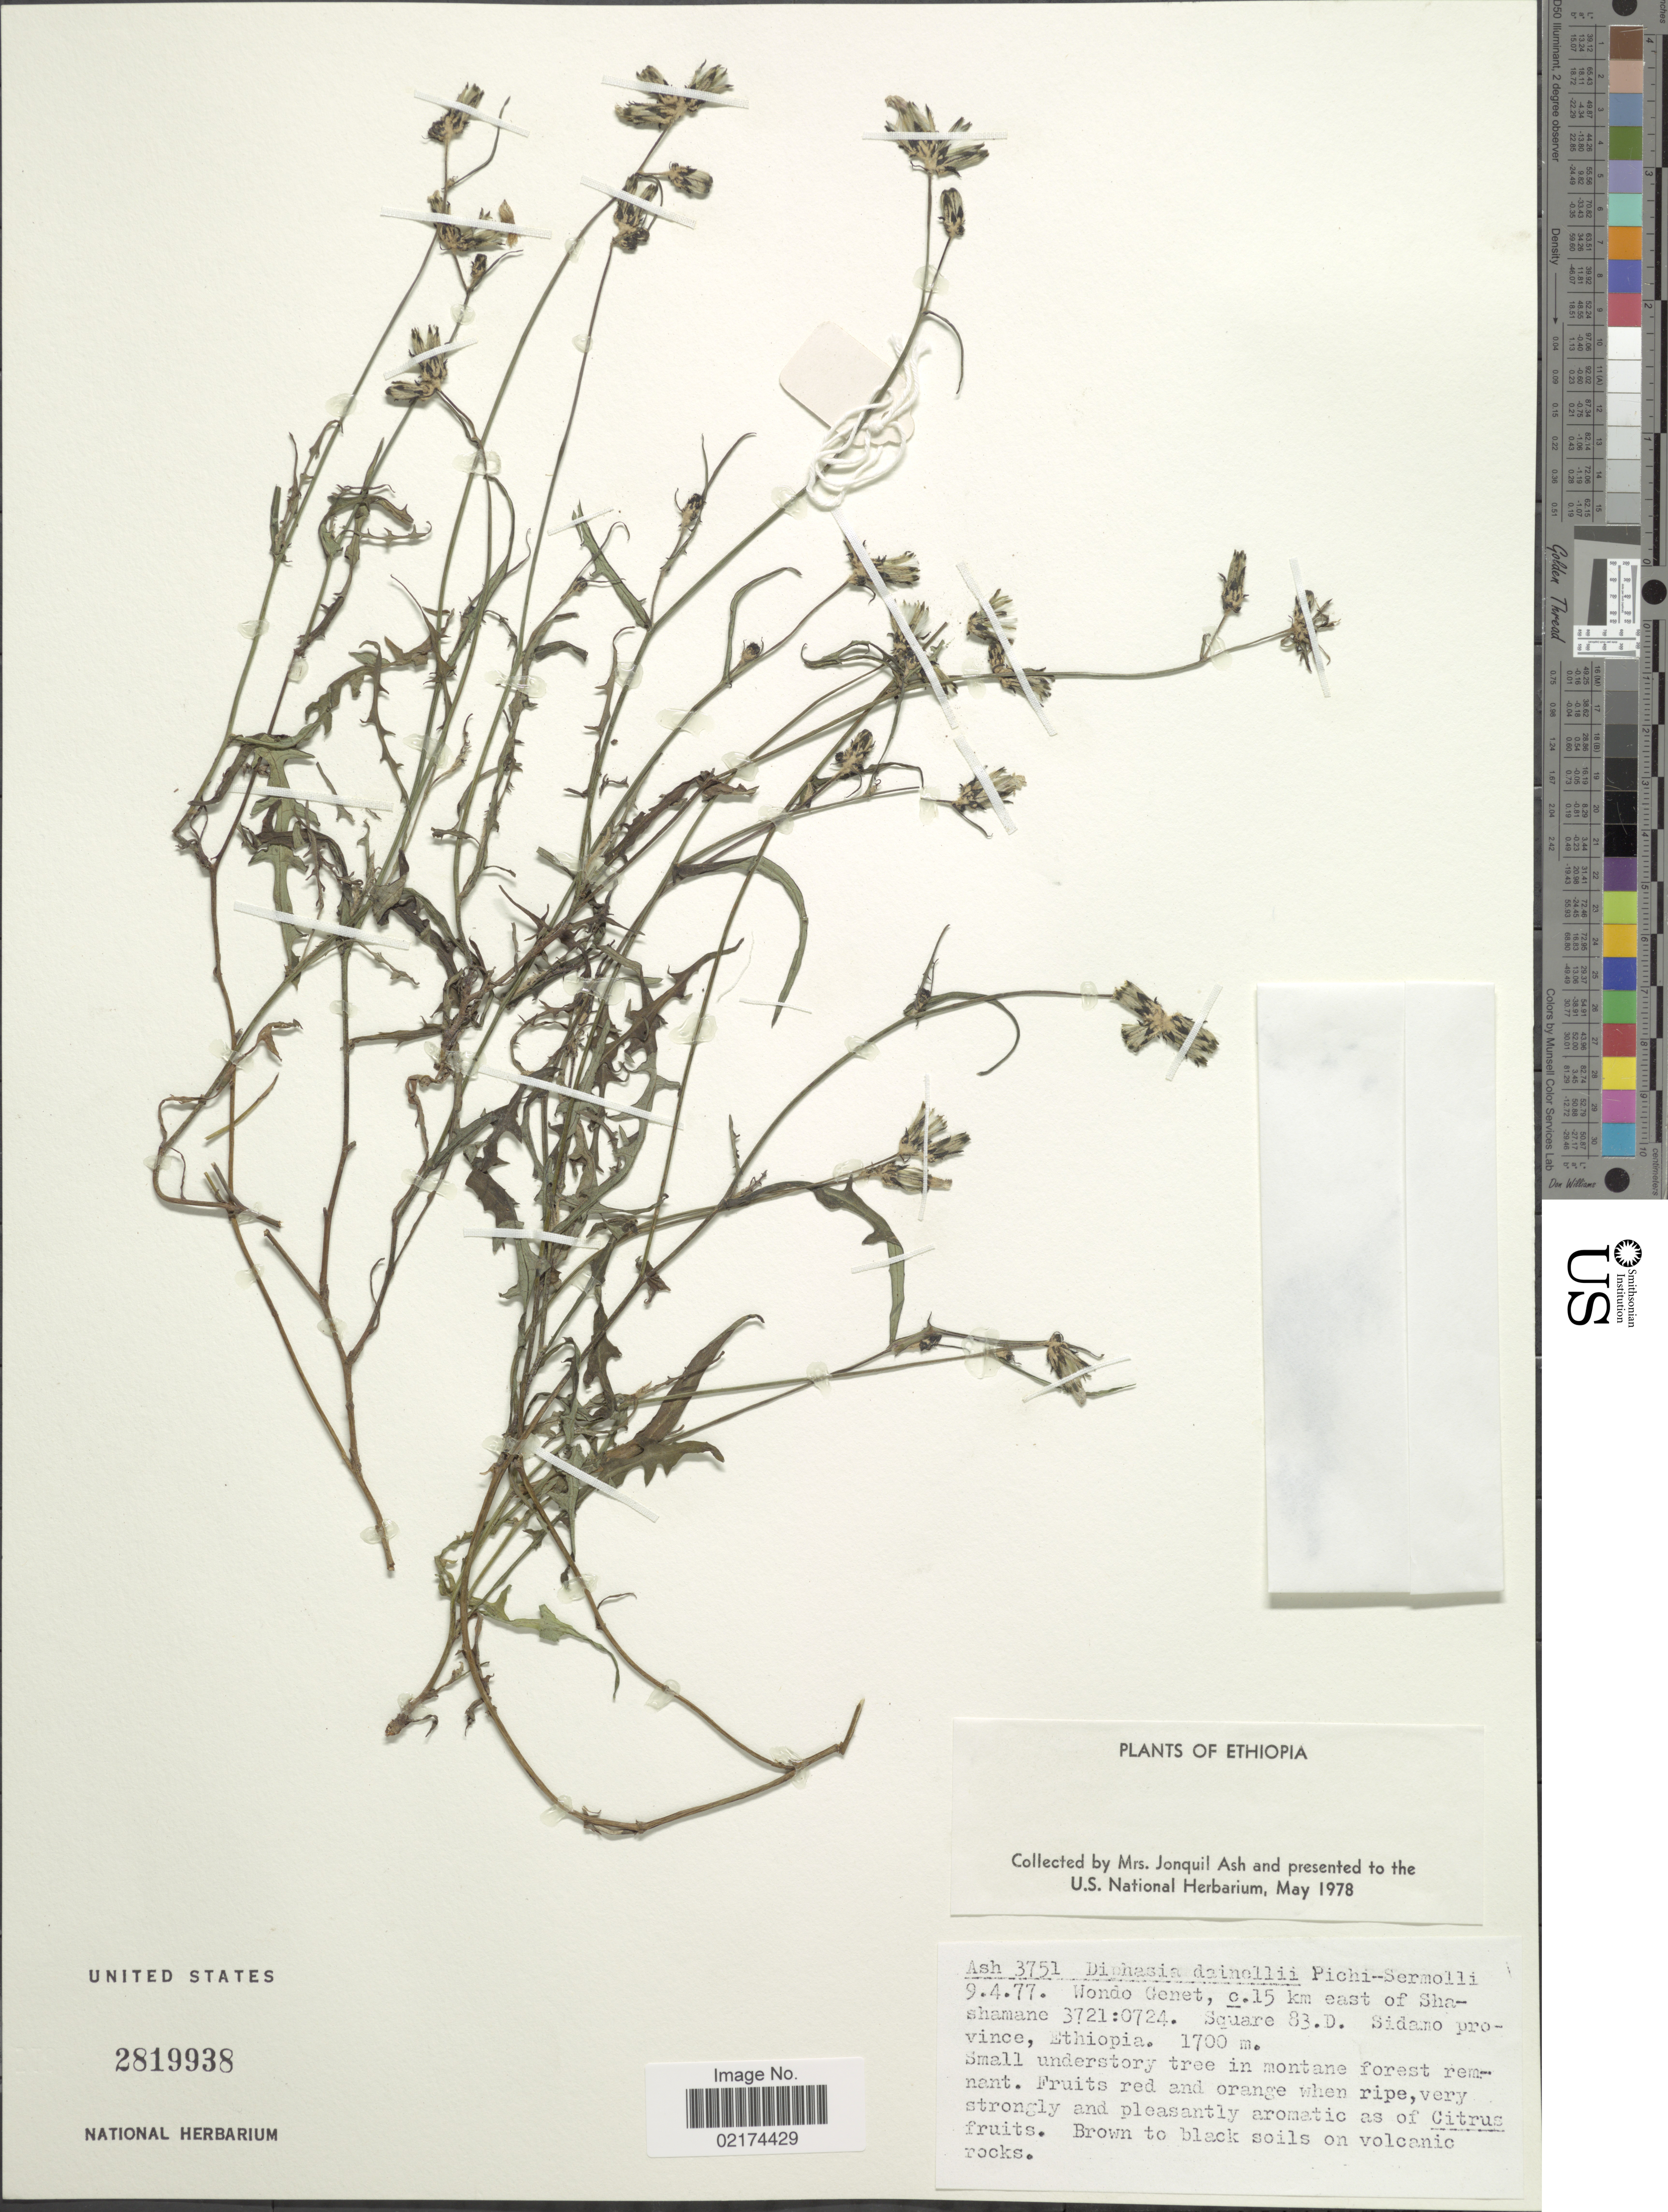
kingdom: Plantae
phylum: Tracheophyta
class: Magnoliopsida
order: Asterales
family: Asteraceae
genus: Lactuca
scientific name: Lactuca sp.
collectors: J. Ash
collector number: Ash 3751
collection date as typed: Transcribed d/m/y: 9/4/77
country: Ethiopia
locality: Wondo Genet, c. 15 km east of Shashamane 3721:0724. Squarre 83.D. Sidamo province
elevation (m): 1700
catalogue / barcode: US 2819938